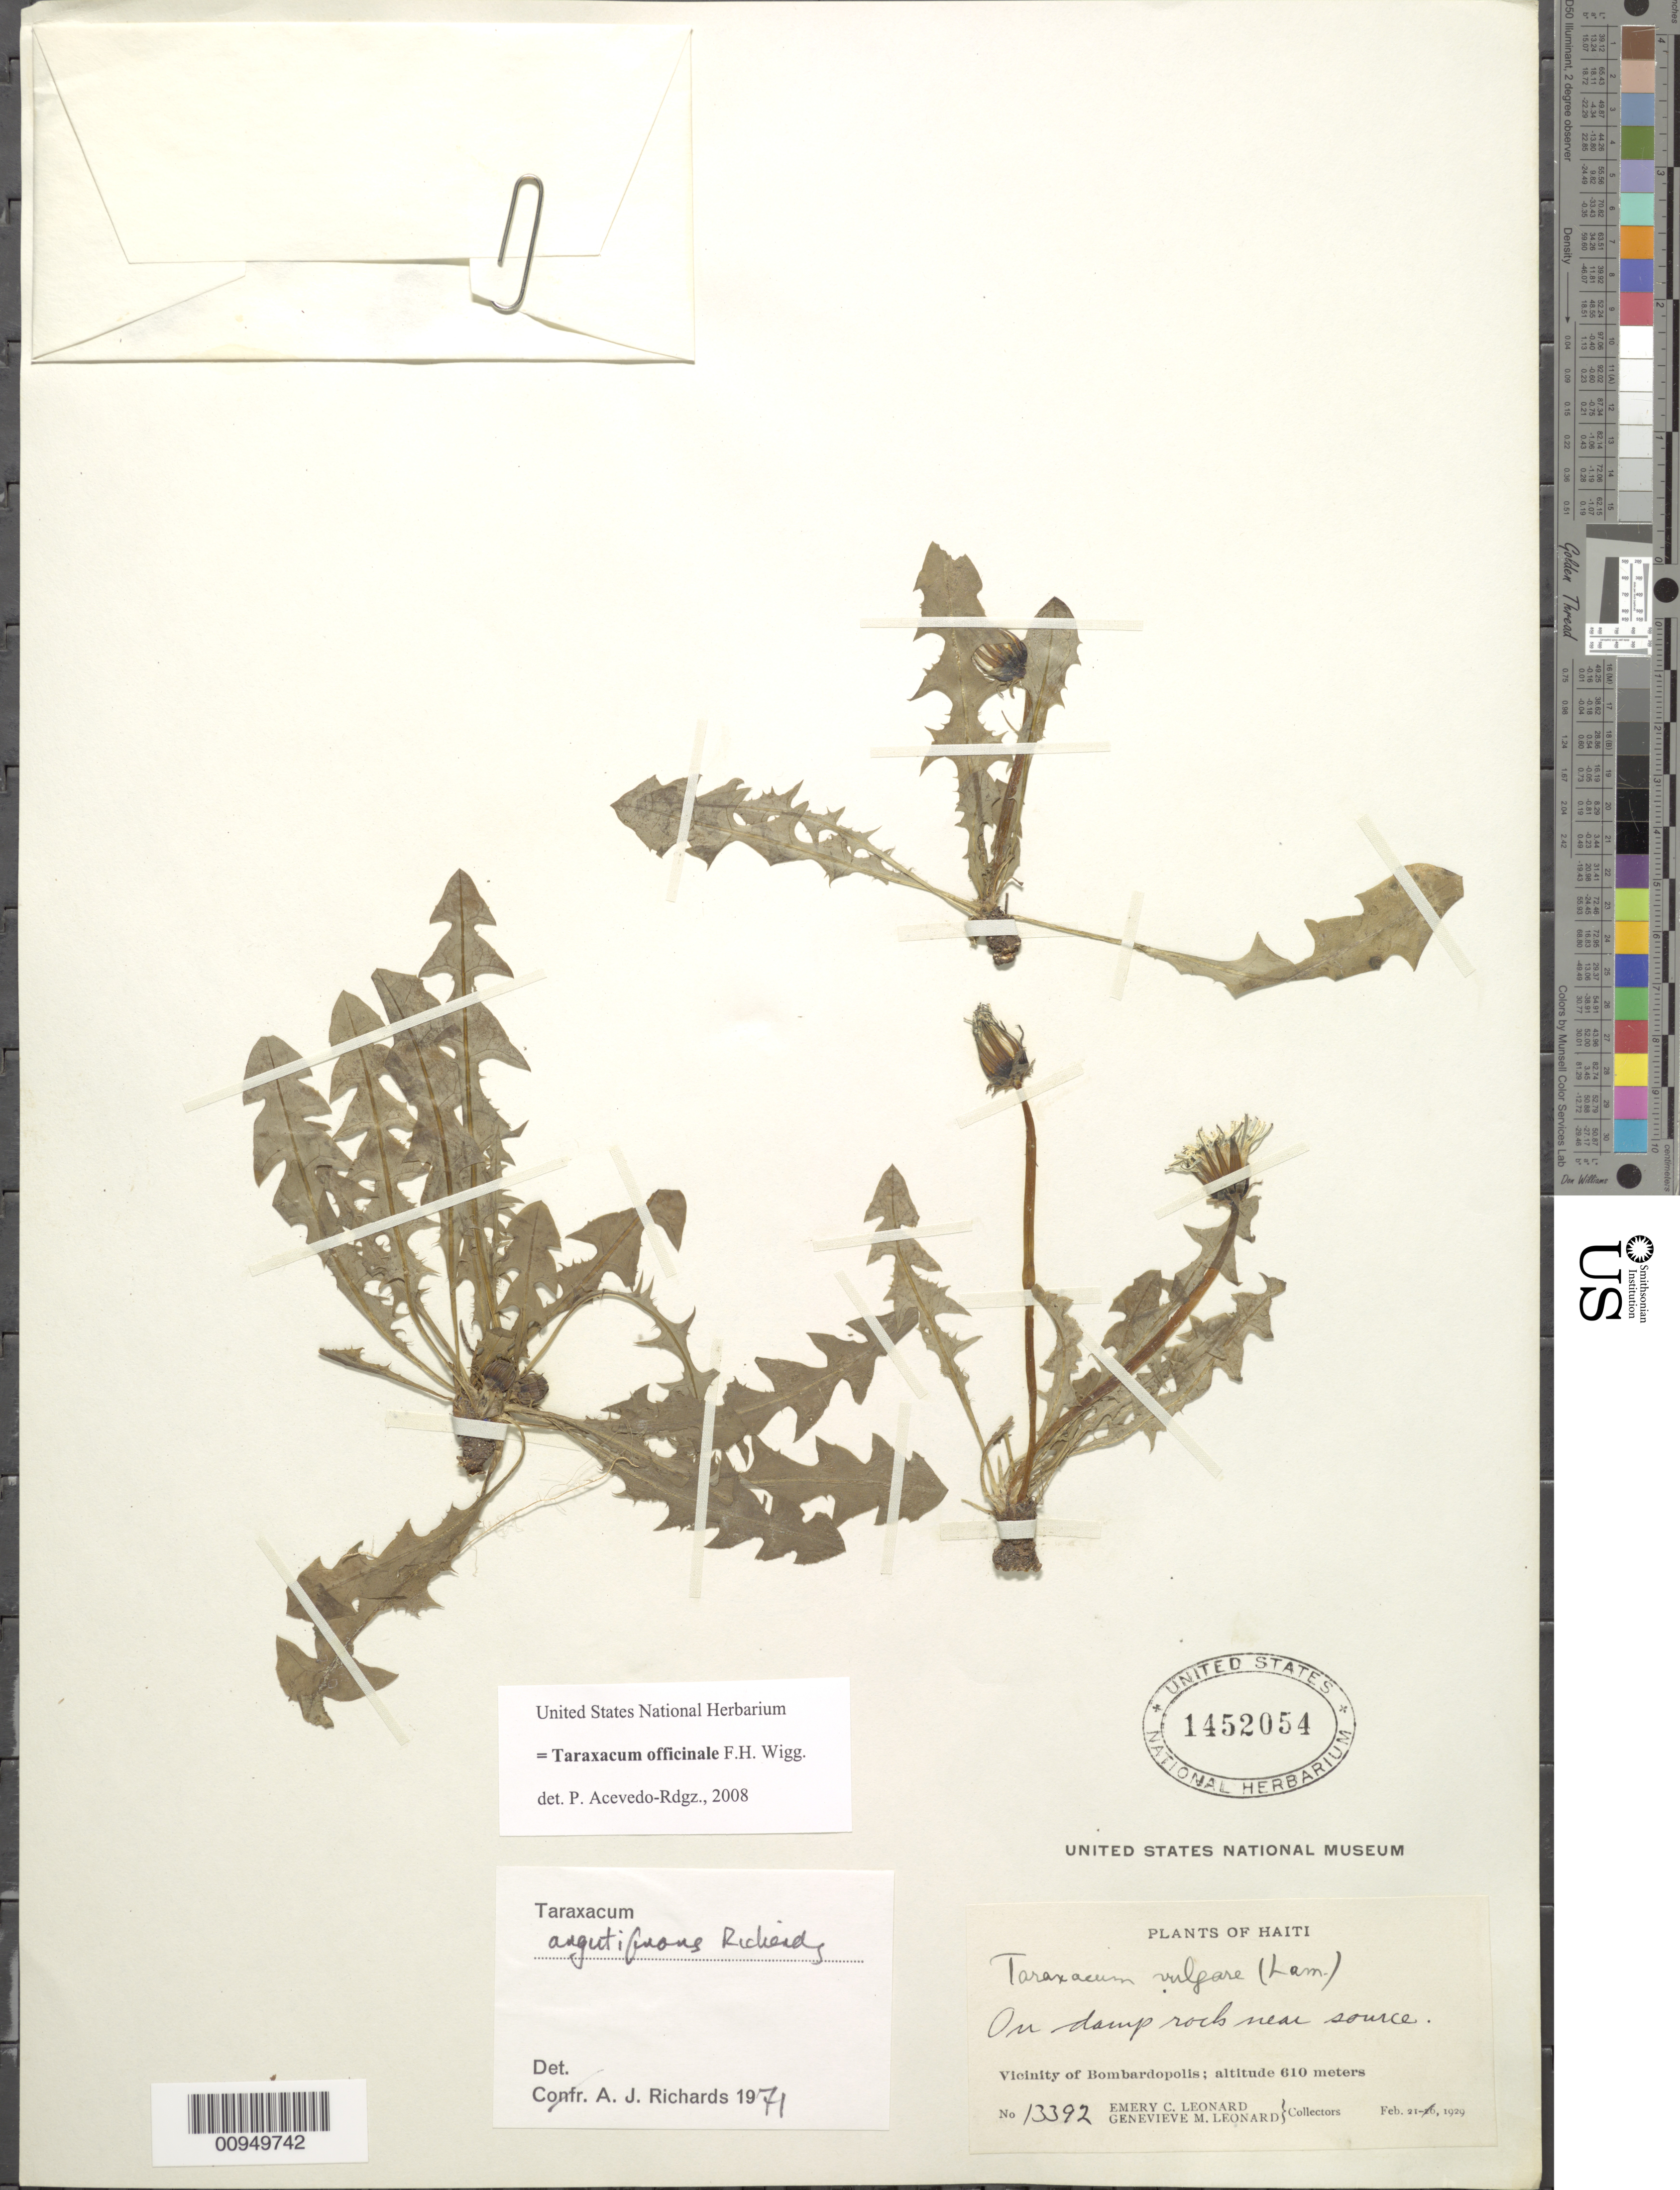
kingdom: Plantae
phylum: Tracheophyta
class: Magnoliopsida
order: Asterales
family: Asteraceae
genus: Taraxacum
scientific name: Taraxacum officinale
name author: G.H. Weber ex F.H. Wigg.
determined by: Acevedo-Rodríguez, P., (BOT), Smithsonian Institution - National Museum of Natural History (UNITED STATES)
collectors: E. C. Leonard & G. M. Leonard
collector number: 13392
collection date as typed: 21 Feb 1929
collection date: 1929-02-21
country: Haiti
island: Hispaniola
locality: Vicinity of Bombardopolis, rocks near source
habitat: On damp rocks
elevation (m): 610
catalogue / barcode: US 1452054